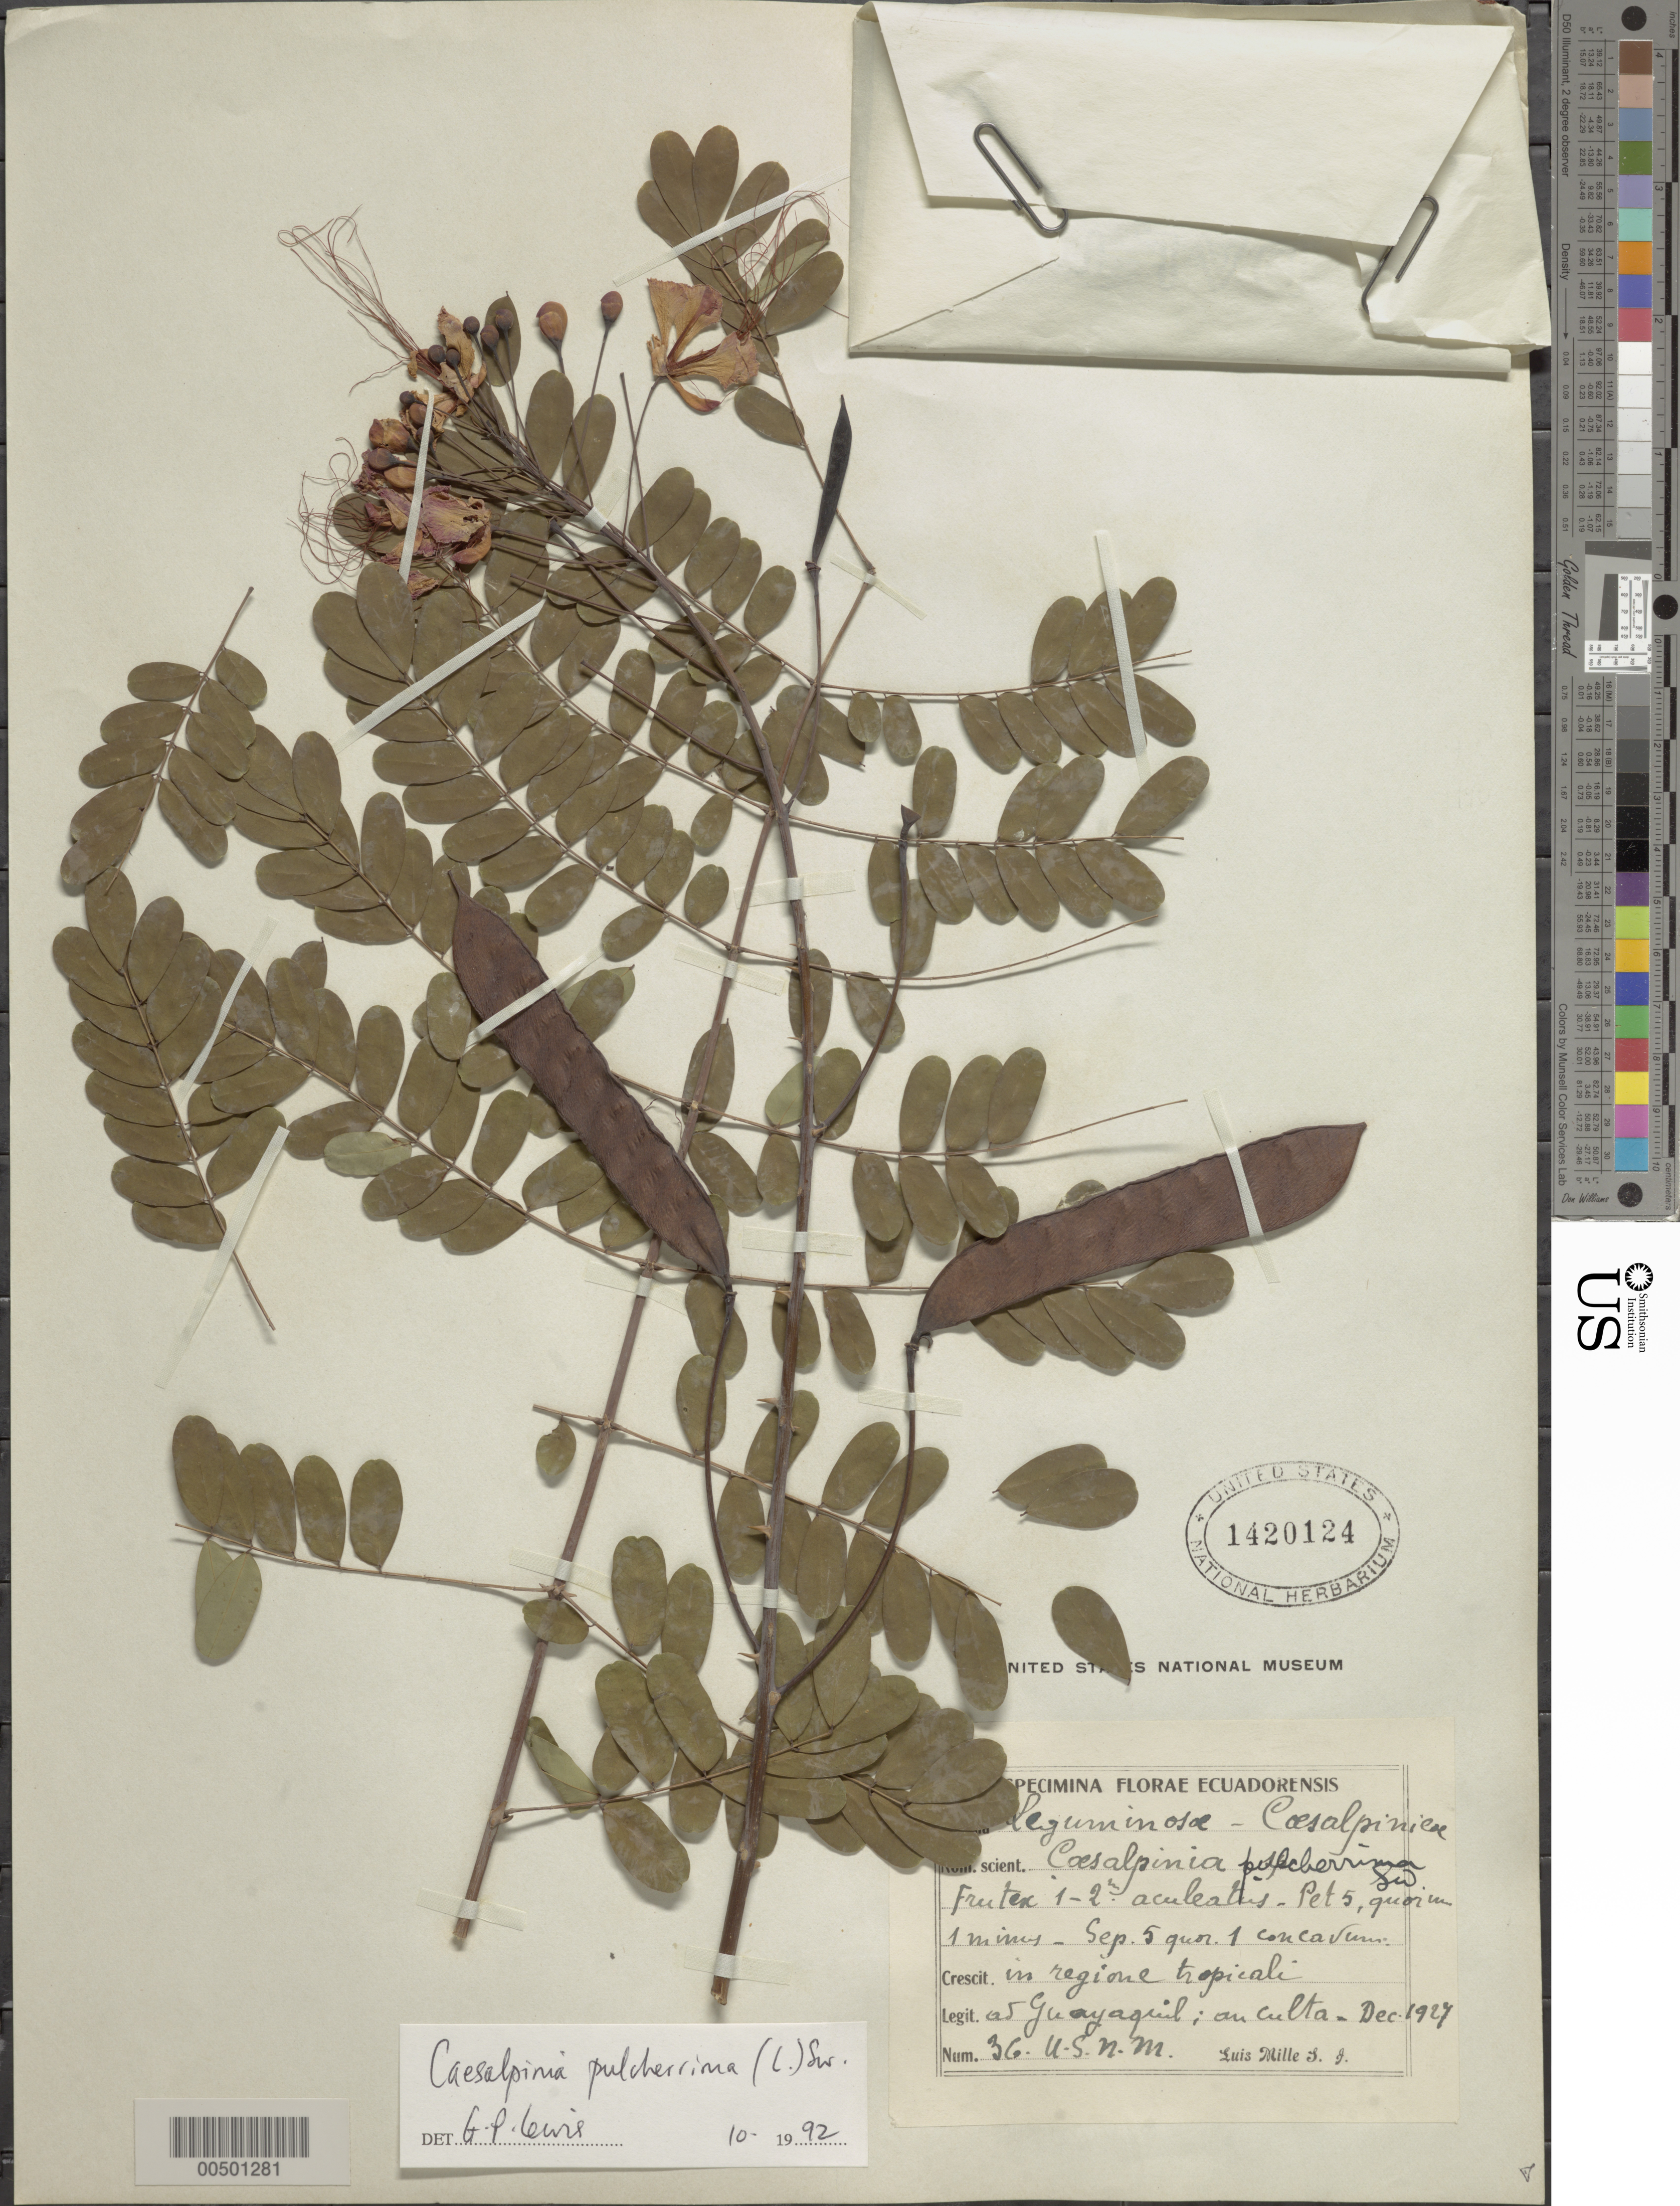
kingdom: Plantae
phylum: Tracheophyta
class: Magnoliopsida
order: Fabales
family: Fabaceae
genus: Caesalpinia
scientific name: Caesalpinia pulcherrima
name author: (L.) Sw.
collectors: L. Mille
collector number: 36usnm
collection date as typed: Dec 1927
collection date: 1927-12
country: Ecuador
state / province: Guayas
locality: Guayaquil, Haciendo Bonchna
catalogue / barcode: US 1420124